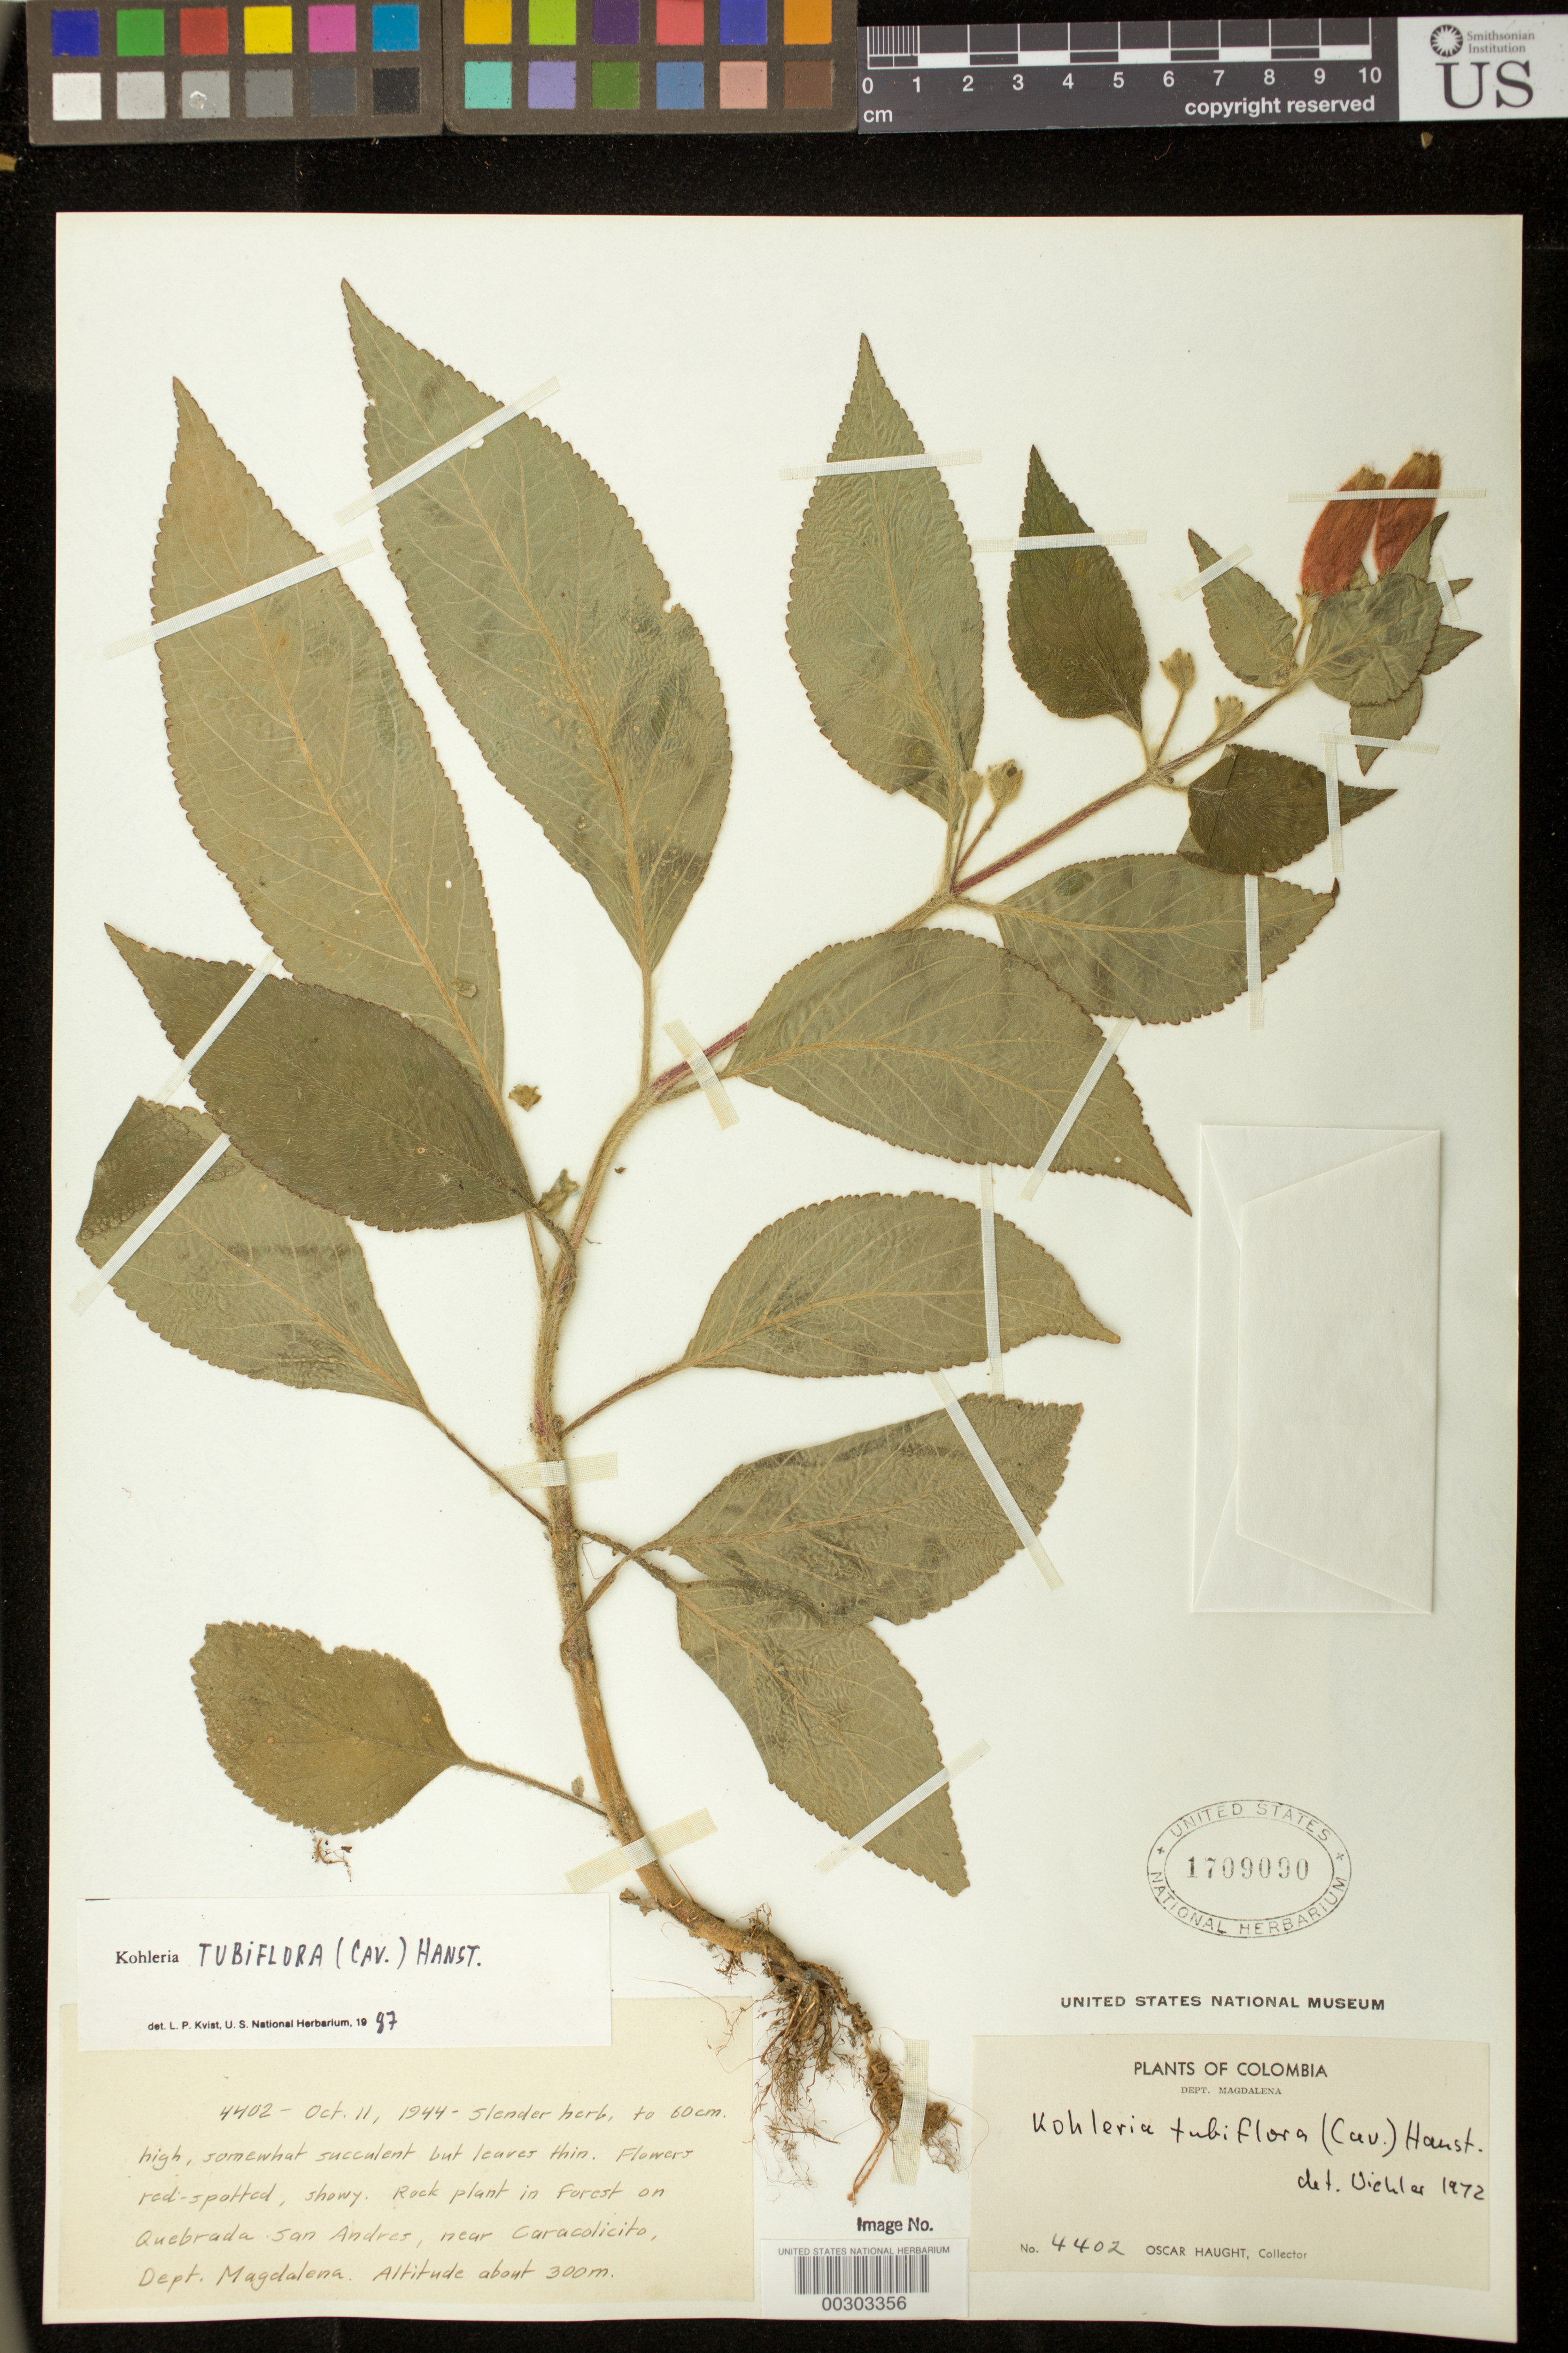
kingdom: Plantae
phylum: Tracheophyta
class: Magnoliopsida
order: Lamiales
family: Gesneriaceae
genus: Kohleria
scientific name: Kohleria tubiflora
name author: (Cav.) Hanst.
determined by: Skog, Laurence E.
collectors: O. L. Haught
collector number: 4402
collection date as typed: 11 Oct 1944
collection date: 1944-10-11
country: Colombia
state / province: Magdalena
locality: Quebrada San Andres, near Caracolicito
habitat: Rock plant in forest on quebrada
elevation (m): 300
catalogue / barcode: US 1709090